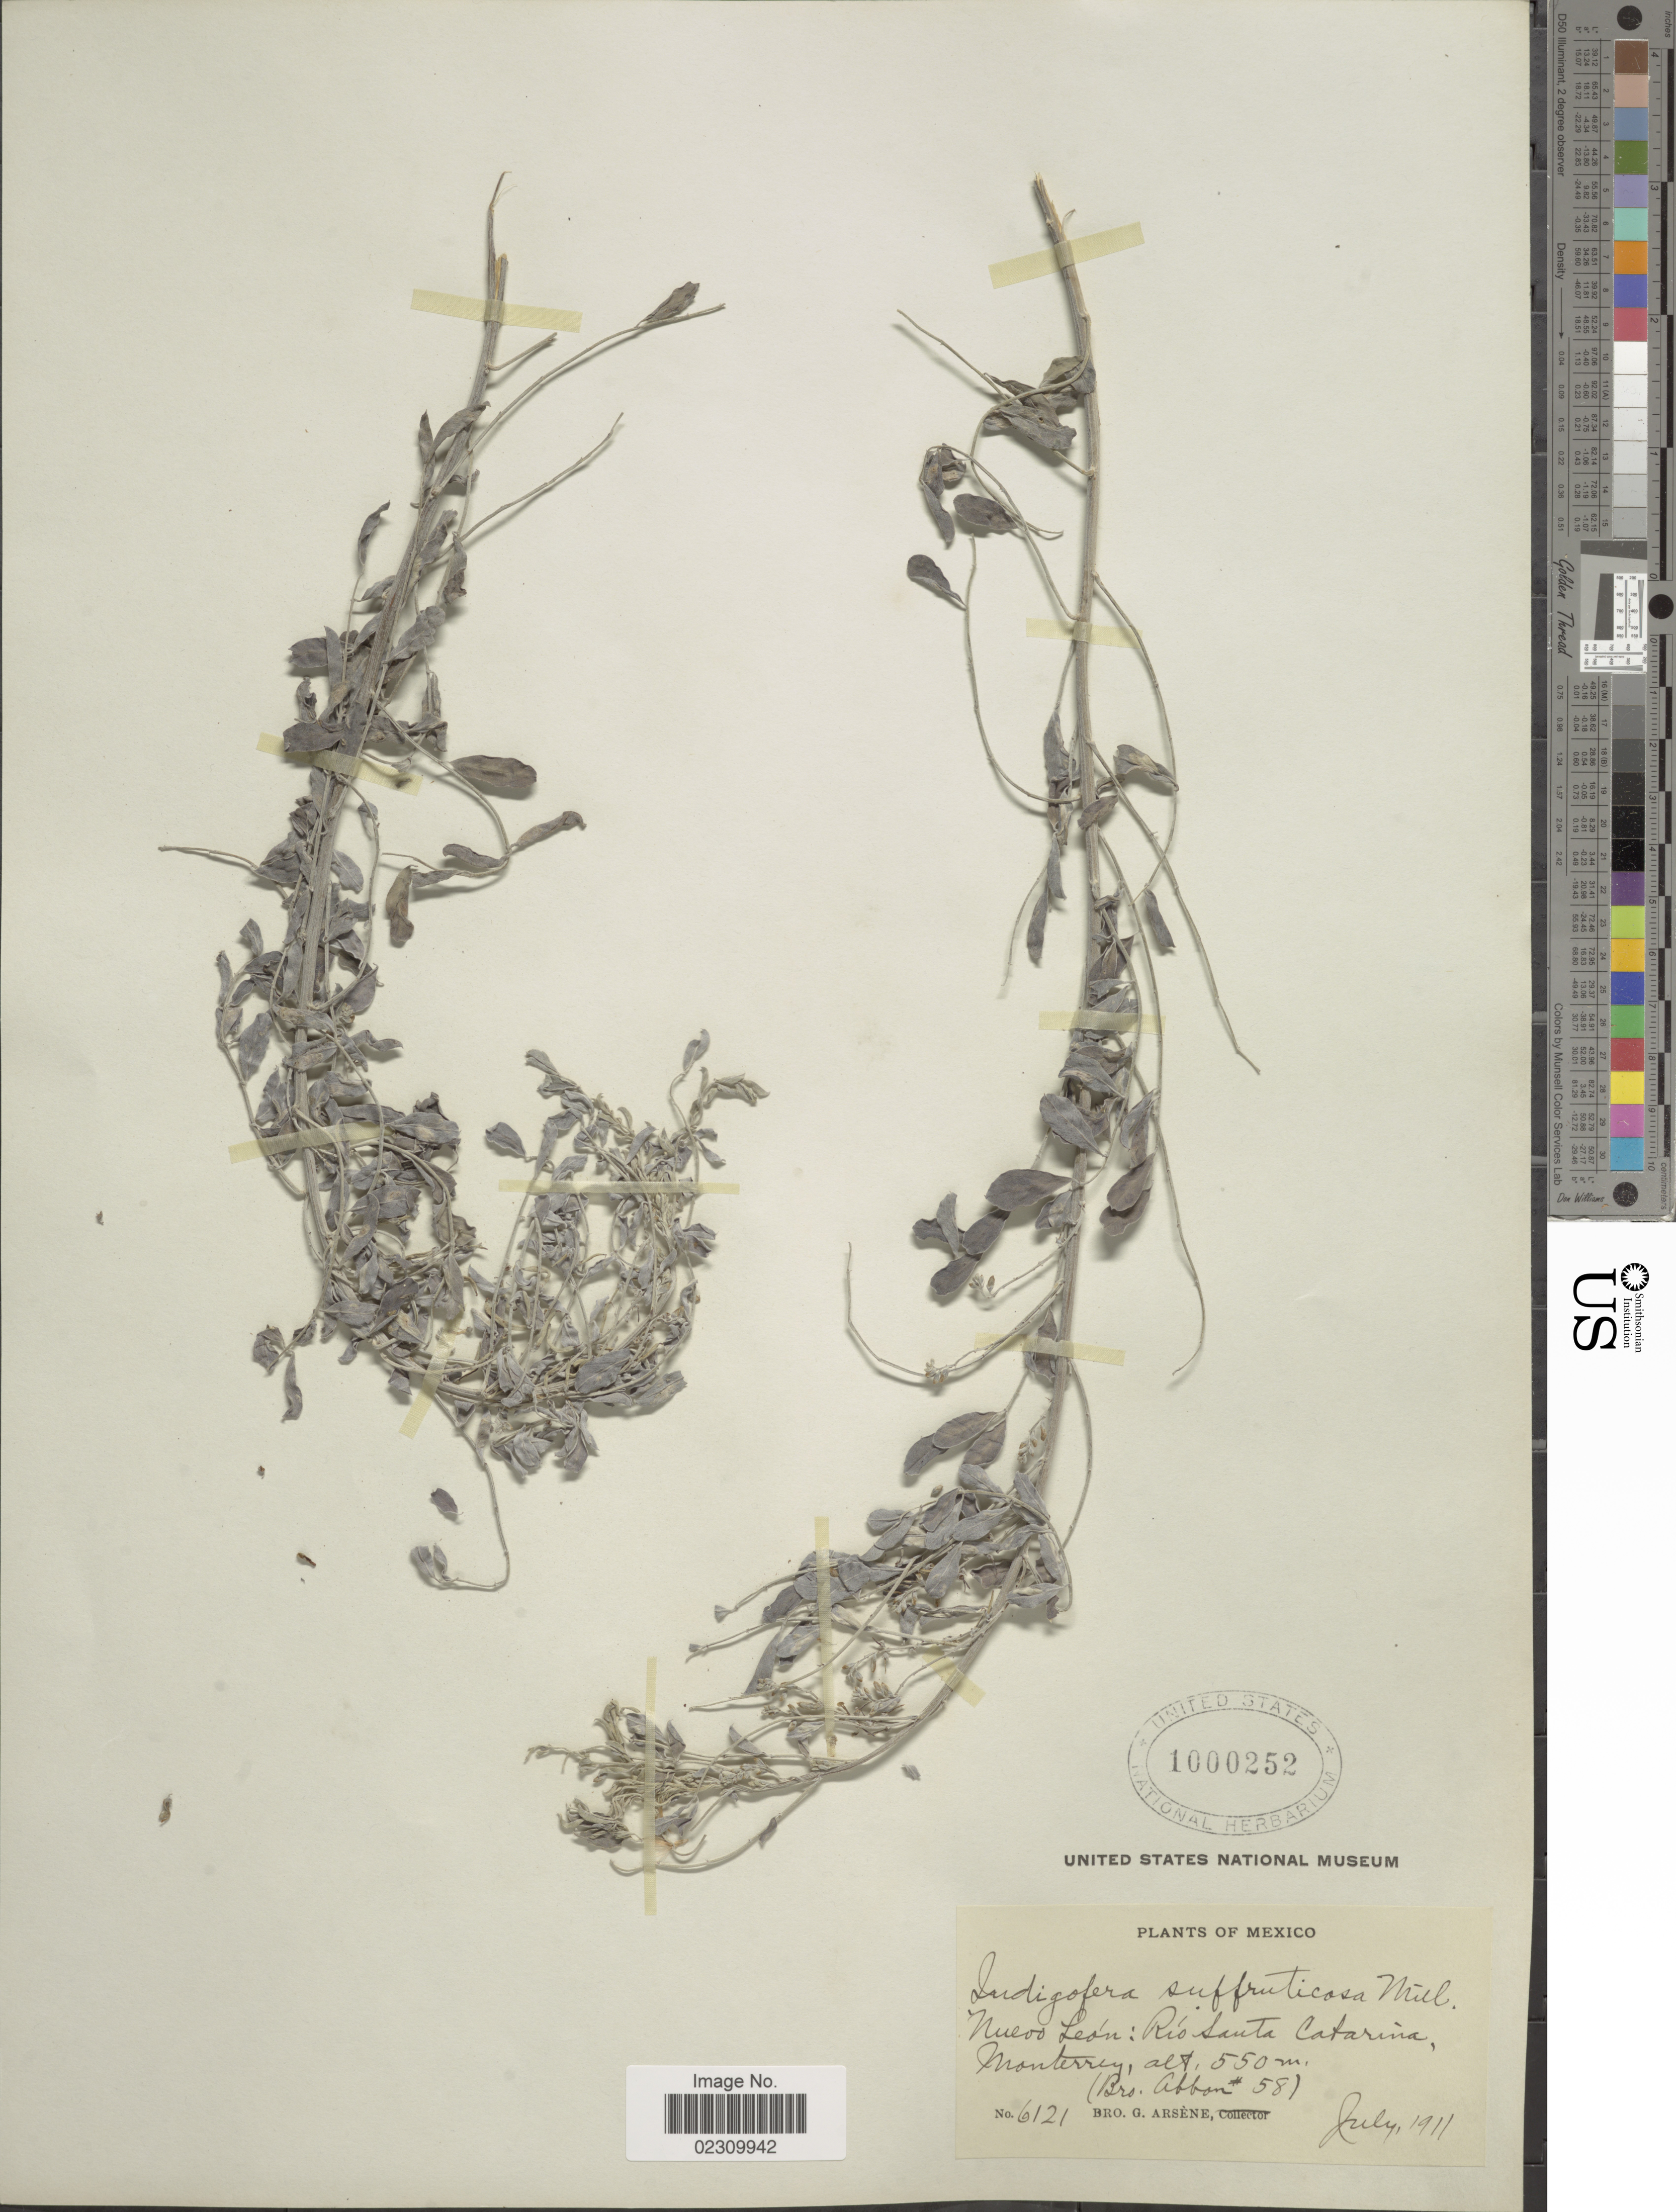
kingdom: Plantae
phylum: Tracheophyta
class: Magnoliopsida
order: Fabales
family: Fabaceae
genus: Indigofera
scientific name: Indigofera suffruticosa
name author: Mill.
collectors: Bro. Abbon & Bro. G. Arsène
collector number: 58/6121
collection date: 1911-07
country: Mexico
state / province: Nuevo León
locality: Rio Sana Catarina, Monterrey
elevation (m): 550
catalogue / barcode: US 1000252